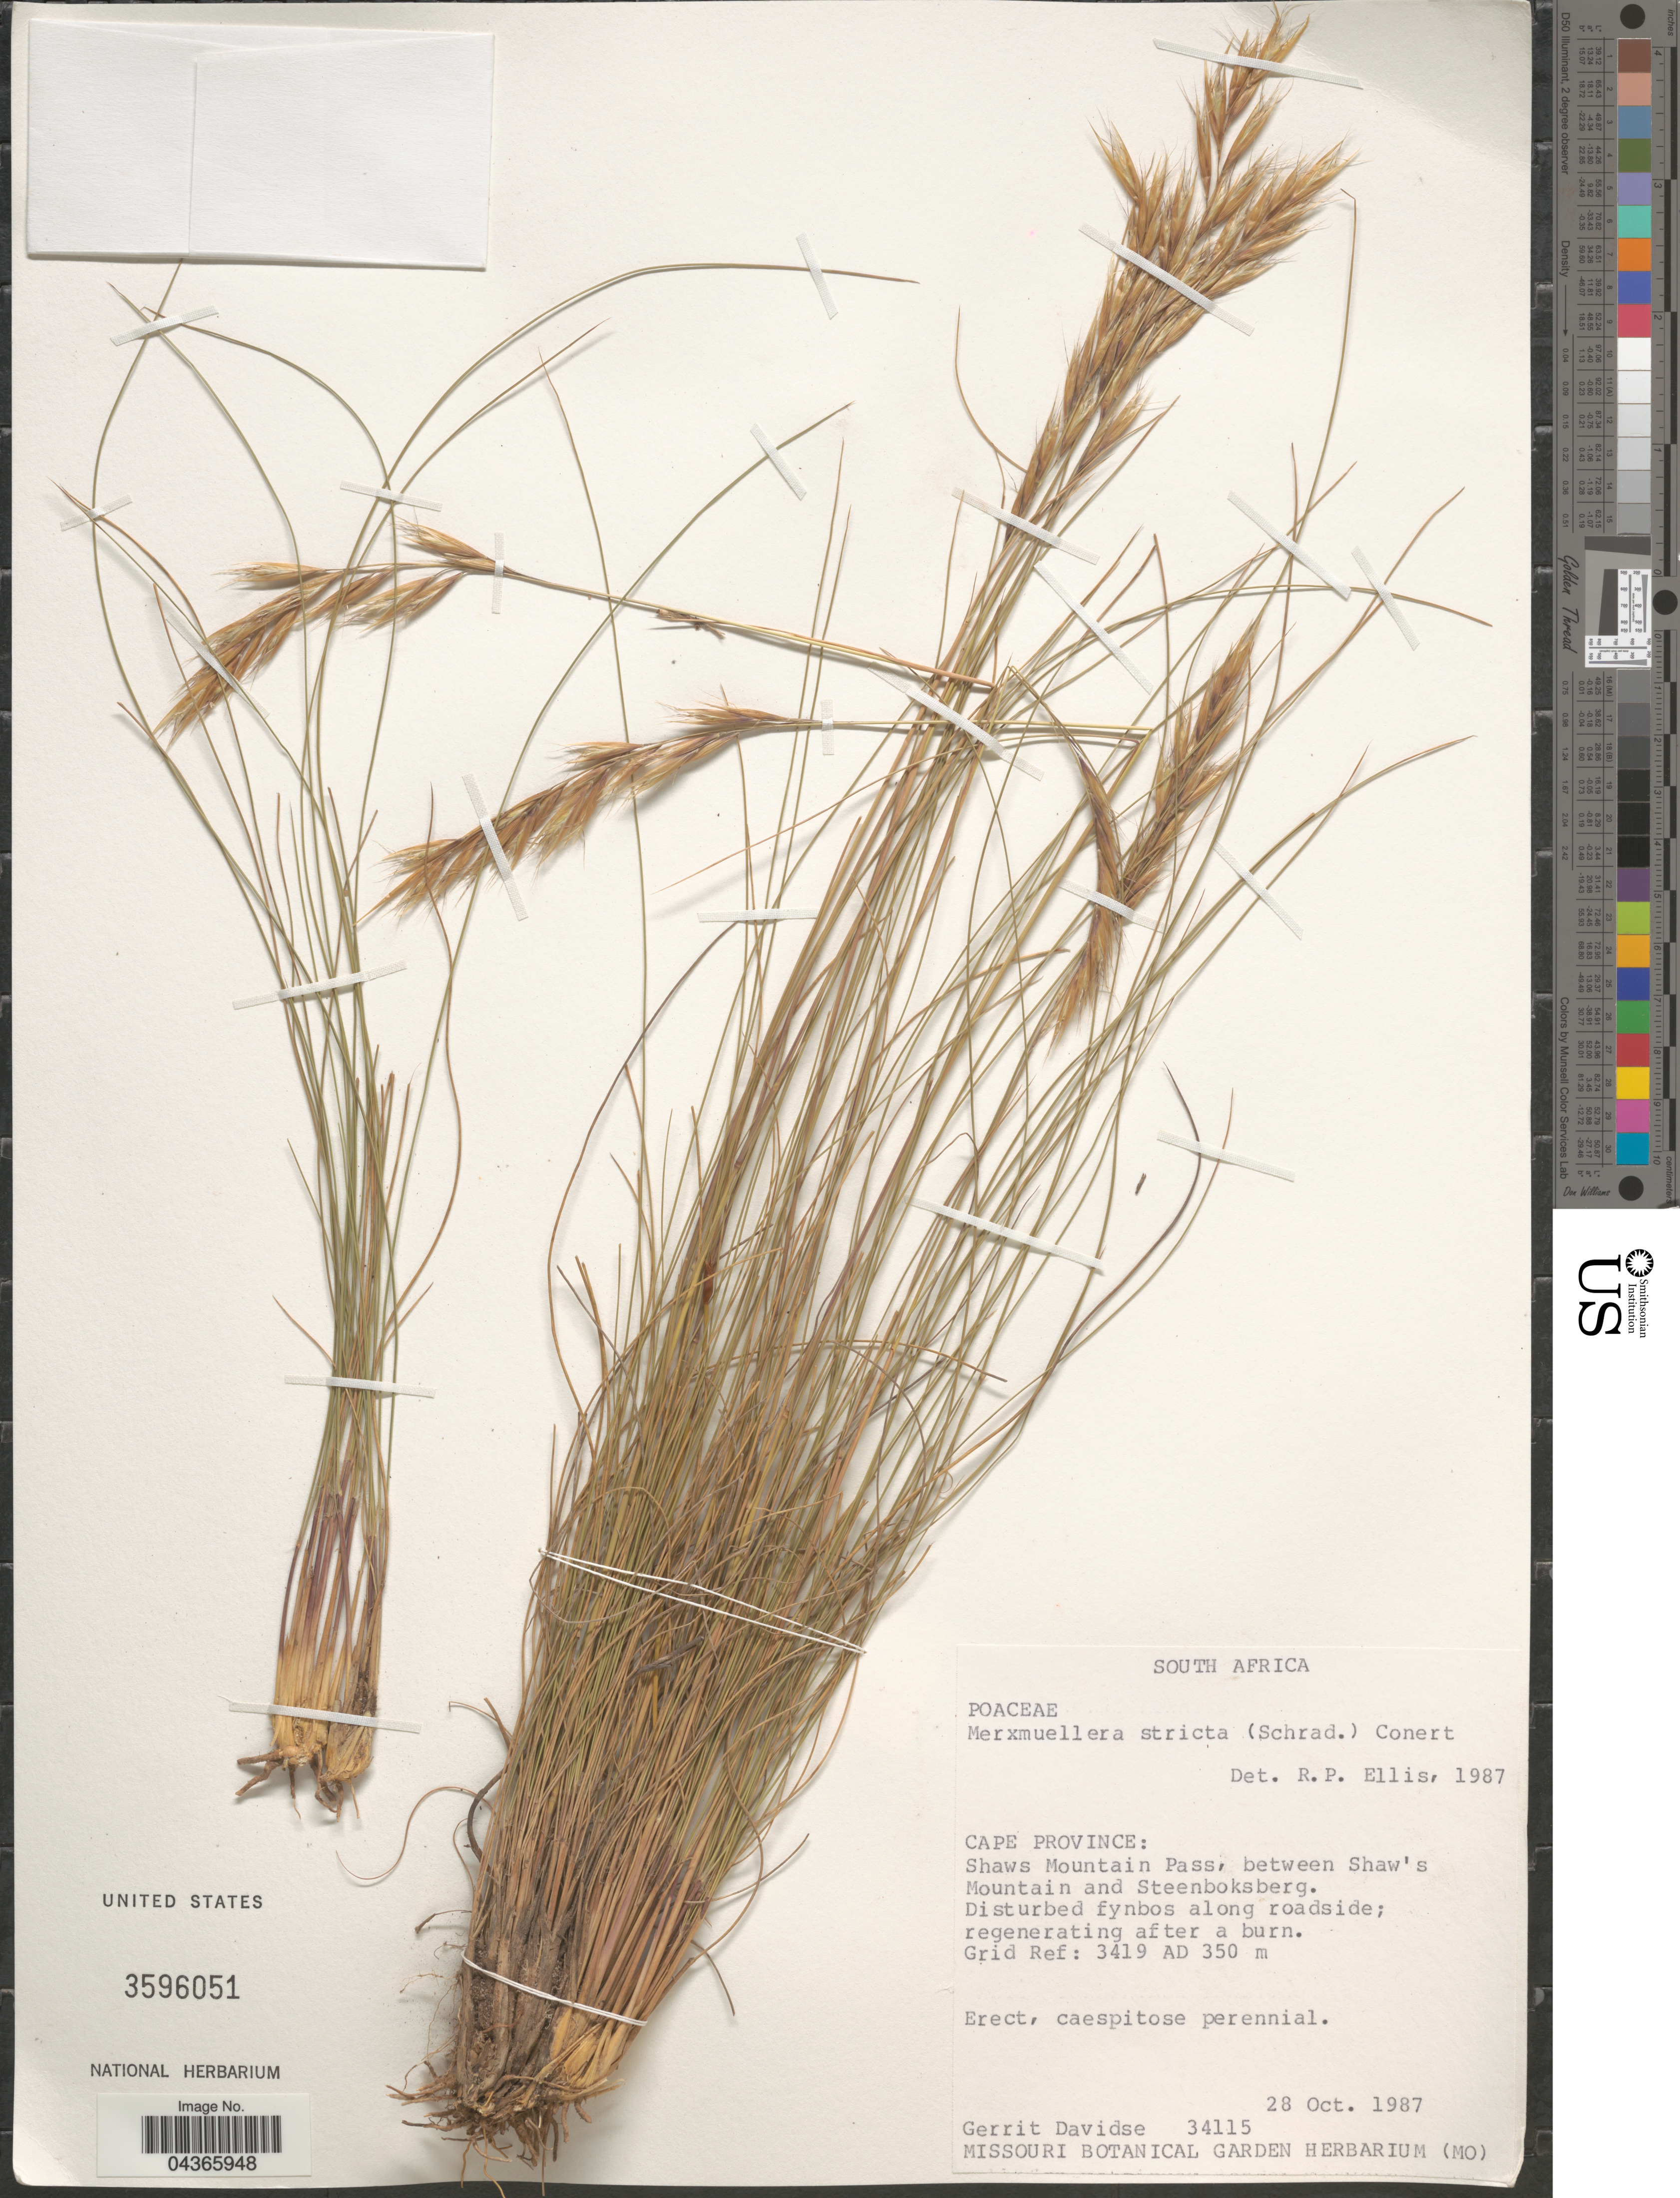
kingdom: Plantae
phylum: Tracheophyta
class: Liliopsida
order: Poales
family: Poaceae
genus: Tenaxia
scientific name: Tenaxia stricta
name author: (Schrad.) N.P. Barker & H.P. Linder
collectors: G. Davidse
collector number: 34115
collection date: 1987-10-28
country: South Africa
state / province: Western Cape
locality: Shaws Mountain Pass, between Shaw's Mountain and Steenboksberg. Grid Ref: 3419 AD.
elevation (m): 350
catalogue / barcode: US 3596051